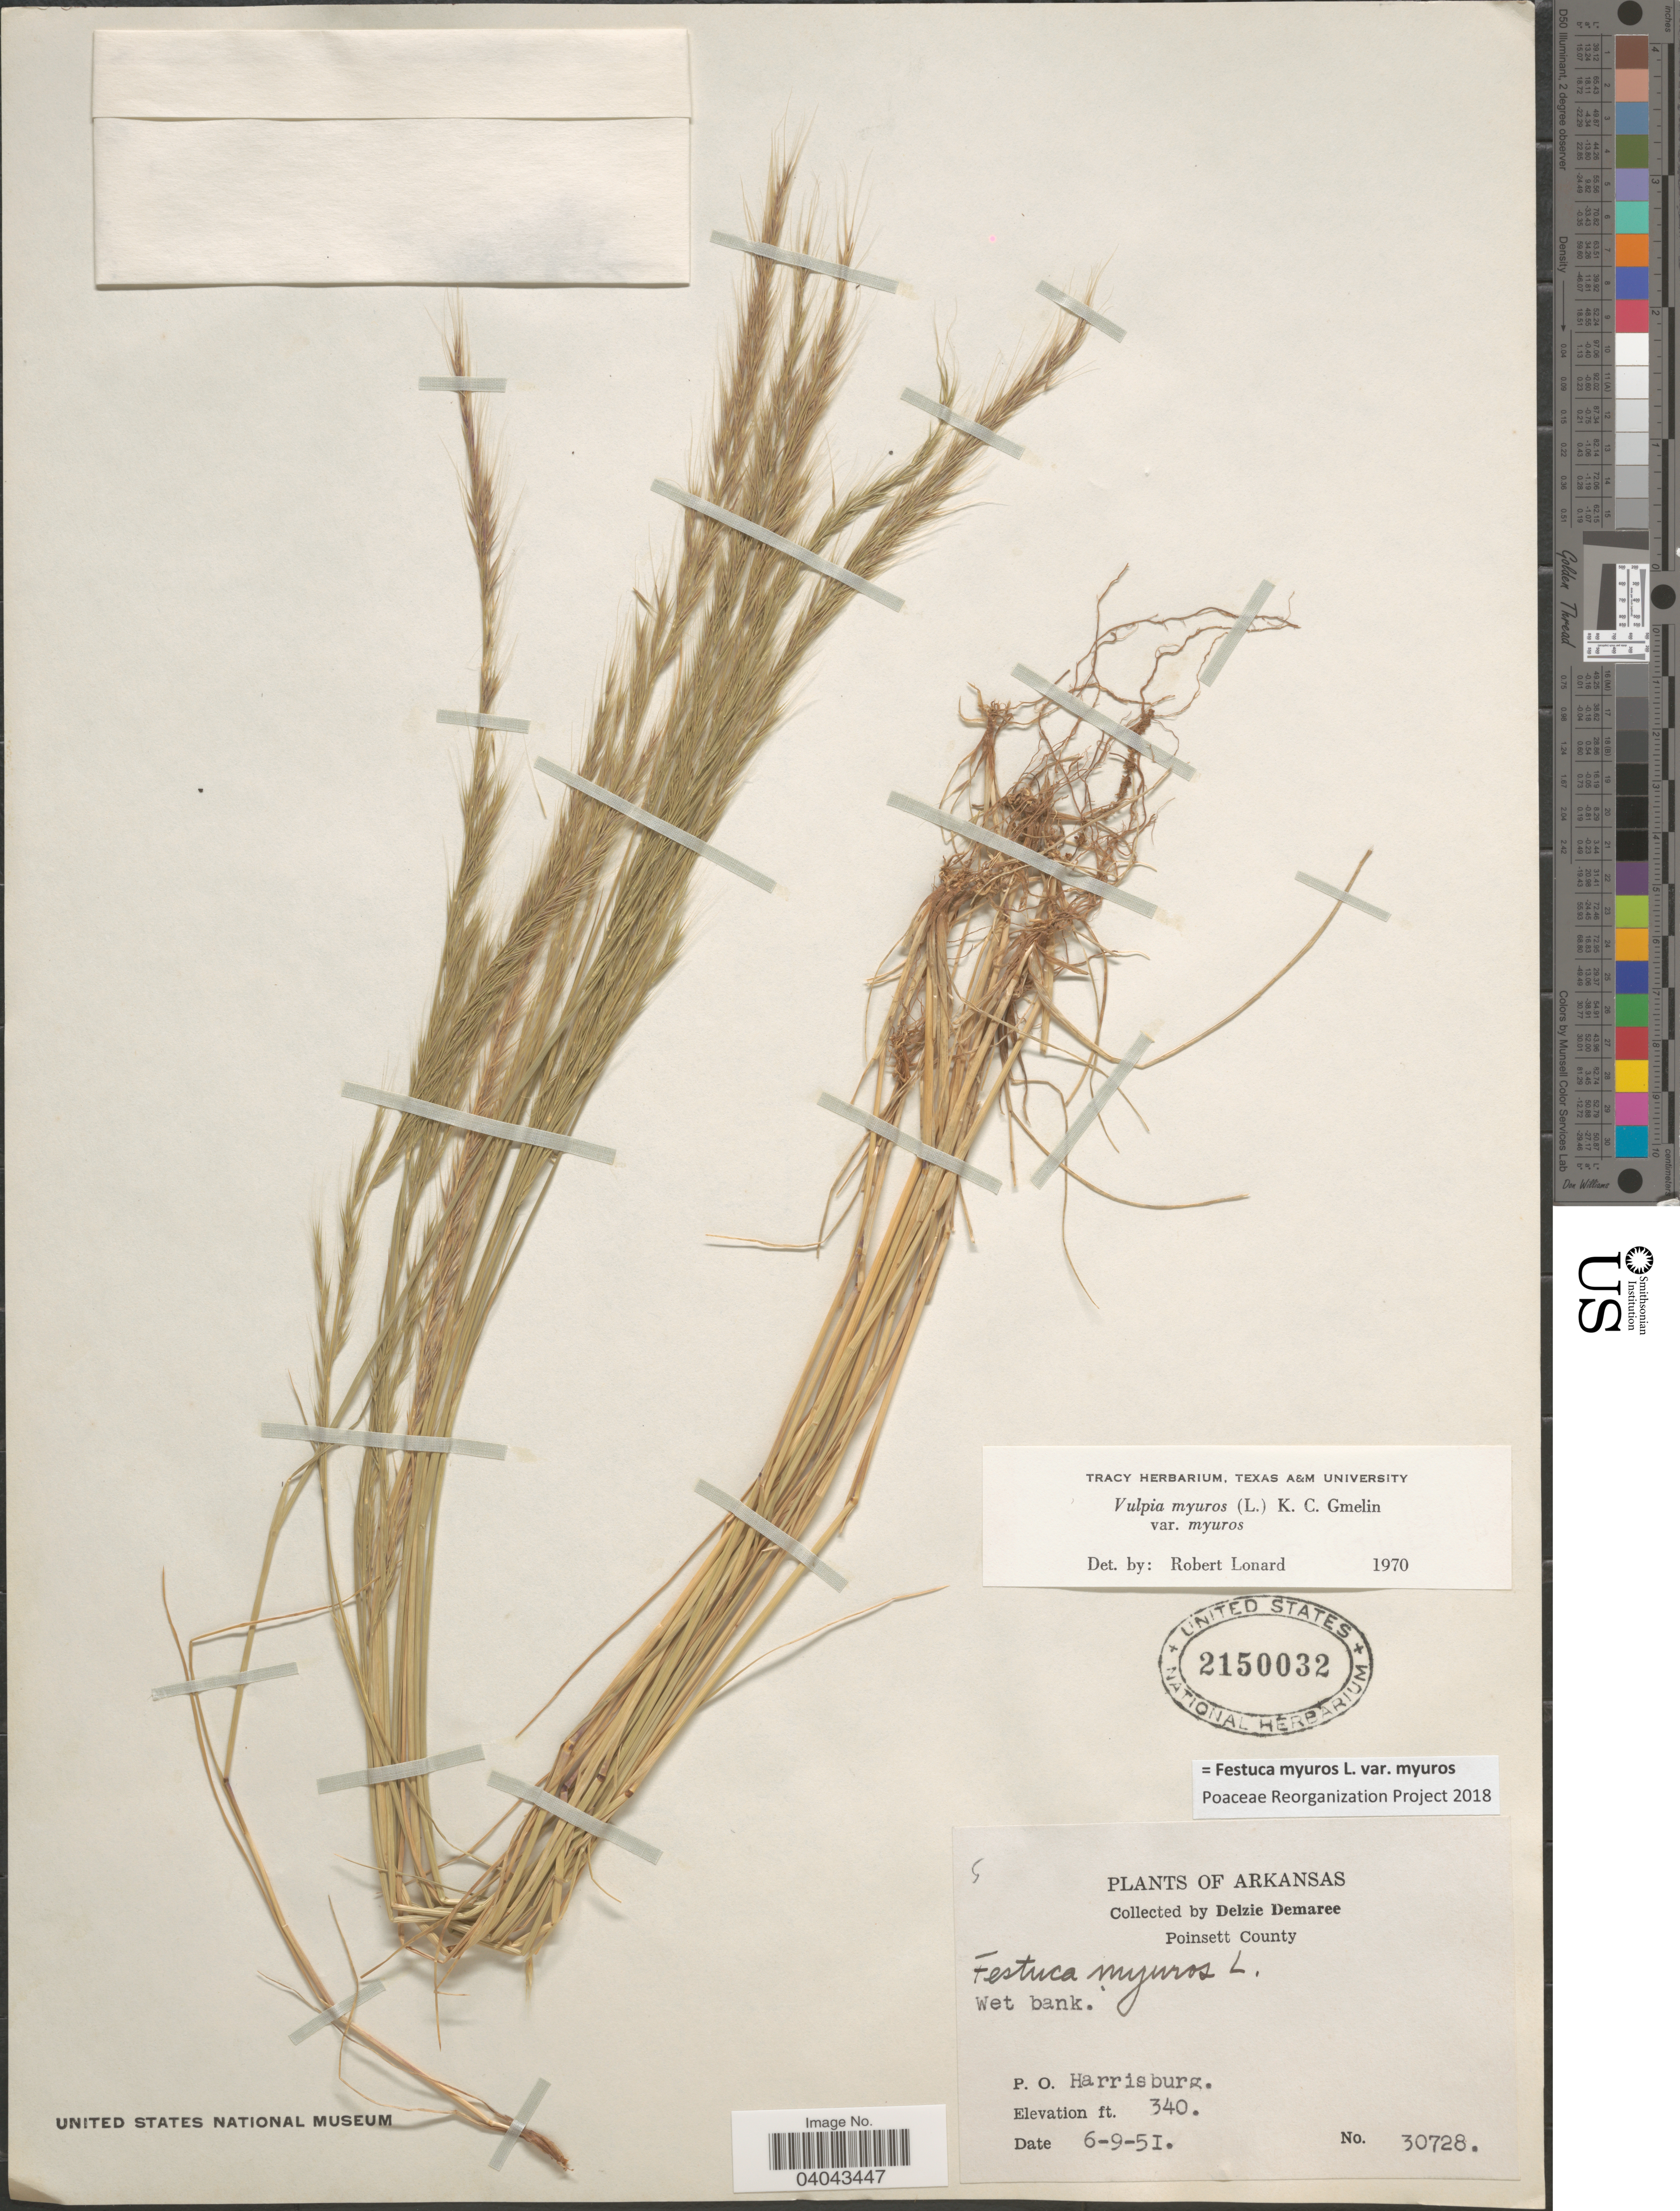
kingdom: Plantae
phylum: Tracheophyta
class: Liliopsida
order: Poales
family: Poaceae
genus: Festuca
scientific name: Festuca myuros var. myuros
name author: L.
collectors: D. Demaree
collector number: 30728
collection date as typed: Transcribed d/m/y: 9/6/51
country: United States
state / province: Arkansas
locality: Poinsett County. P.O. Harrisburg.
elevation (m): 104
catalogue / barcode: US 2150032